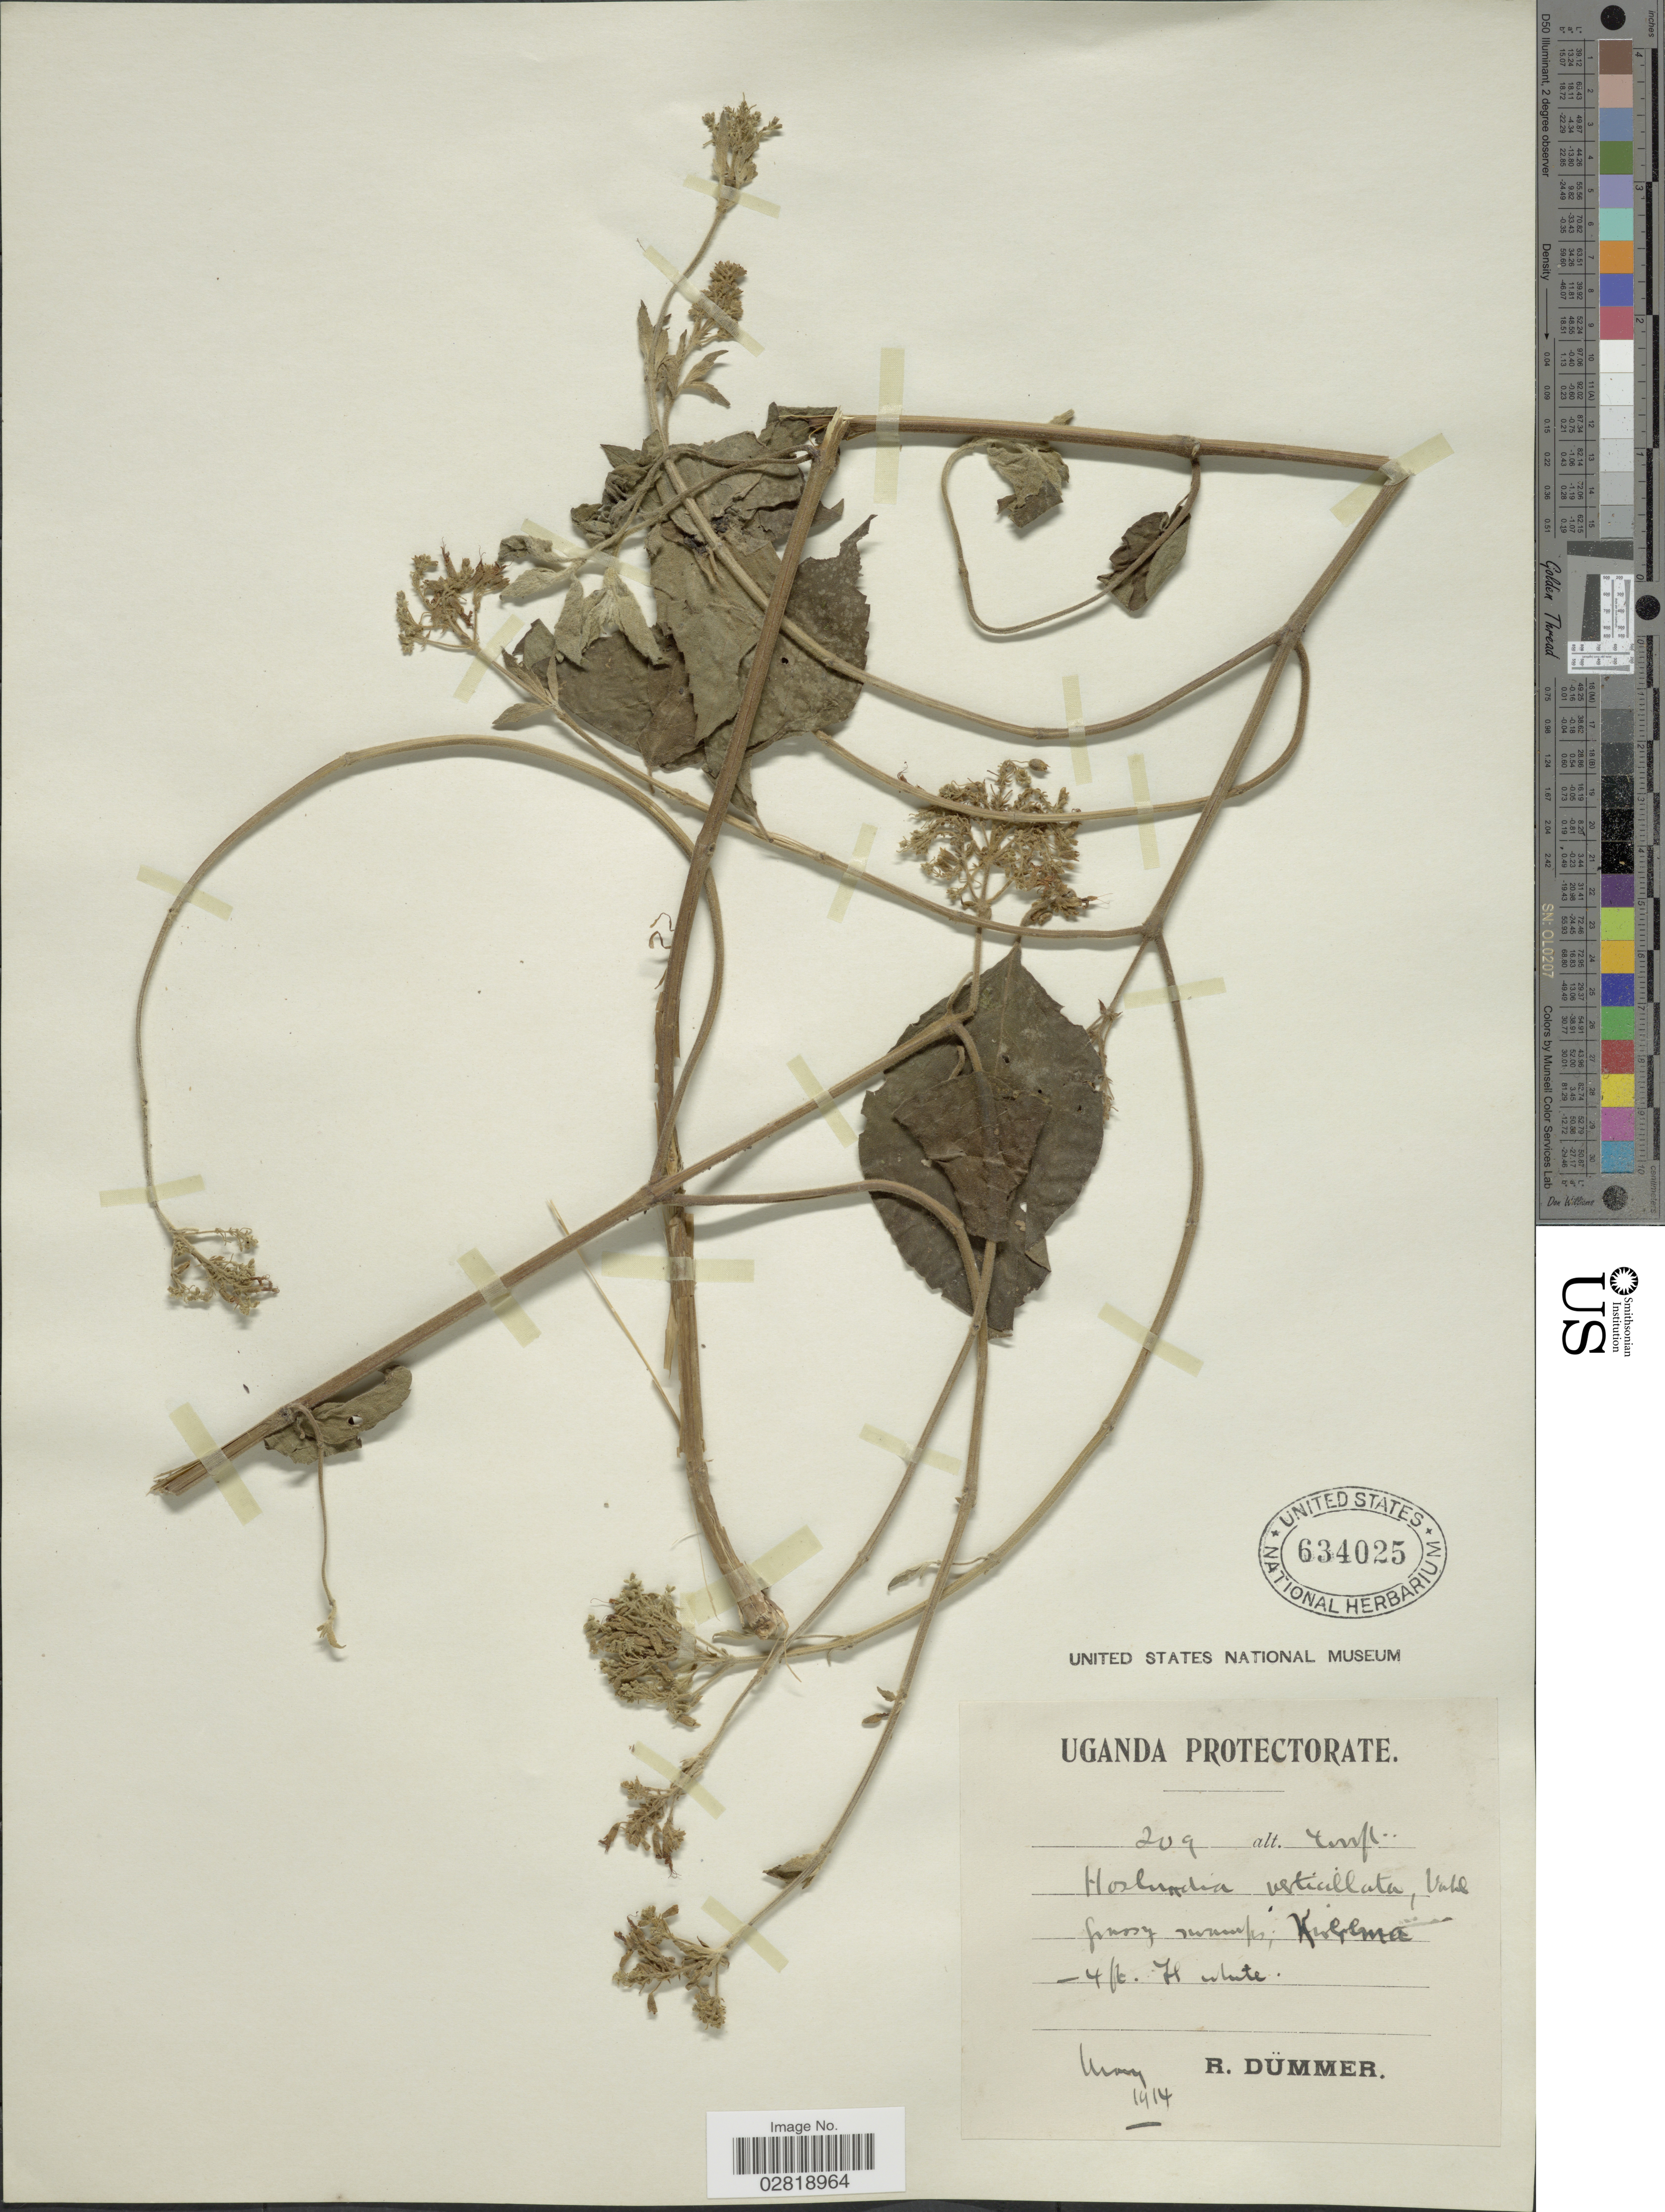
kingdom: Plantae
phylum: Tracheophyta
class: Magnoliopsida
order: Fabales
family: Fabaceae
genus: Swainsona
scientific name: Swainsona verticillata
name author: Vahl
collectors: R. A. Dümmer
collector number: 209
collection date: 1914-05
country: Uganda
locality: Uganda Protectorate. Kirerema.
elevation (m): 1219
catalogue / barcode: US 634025